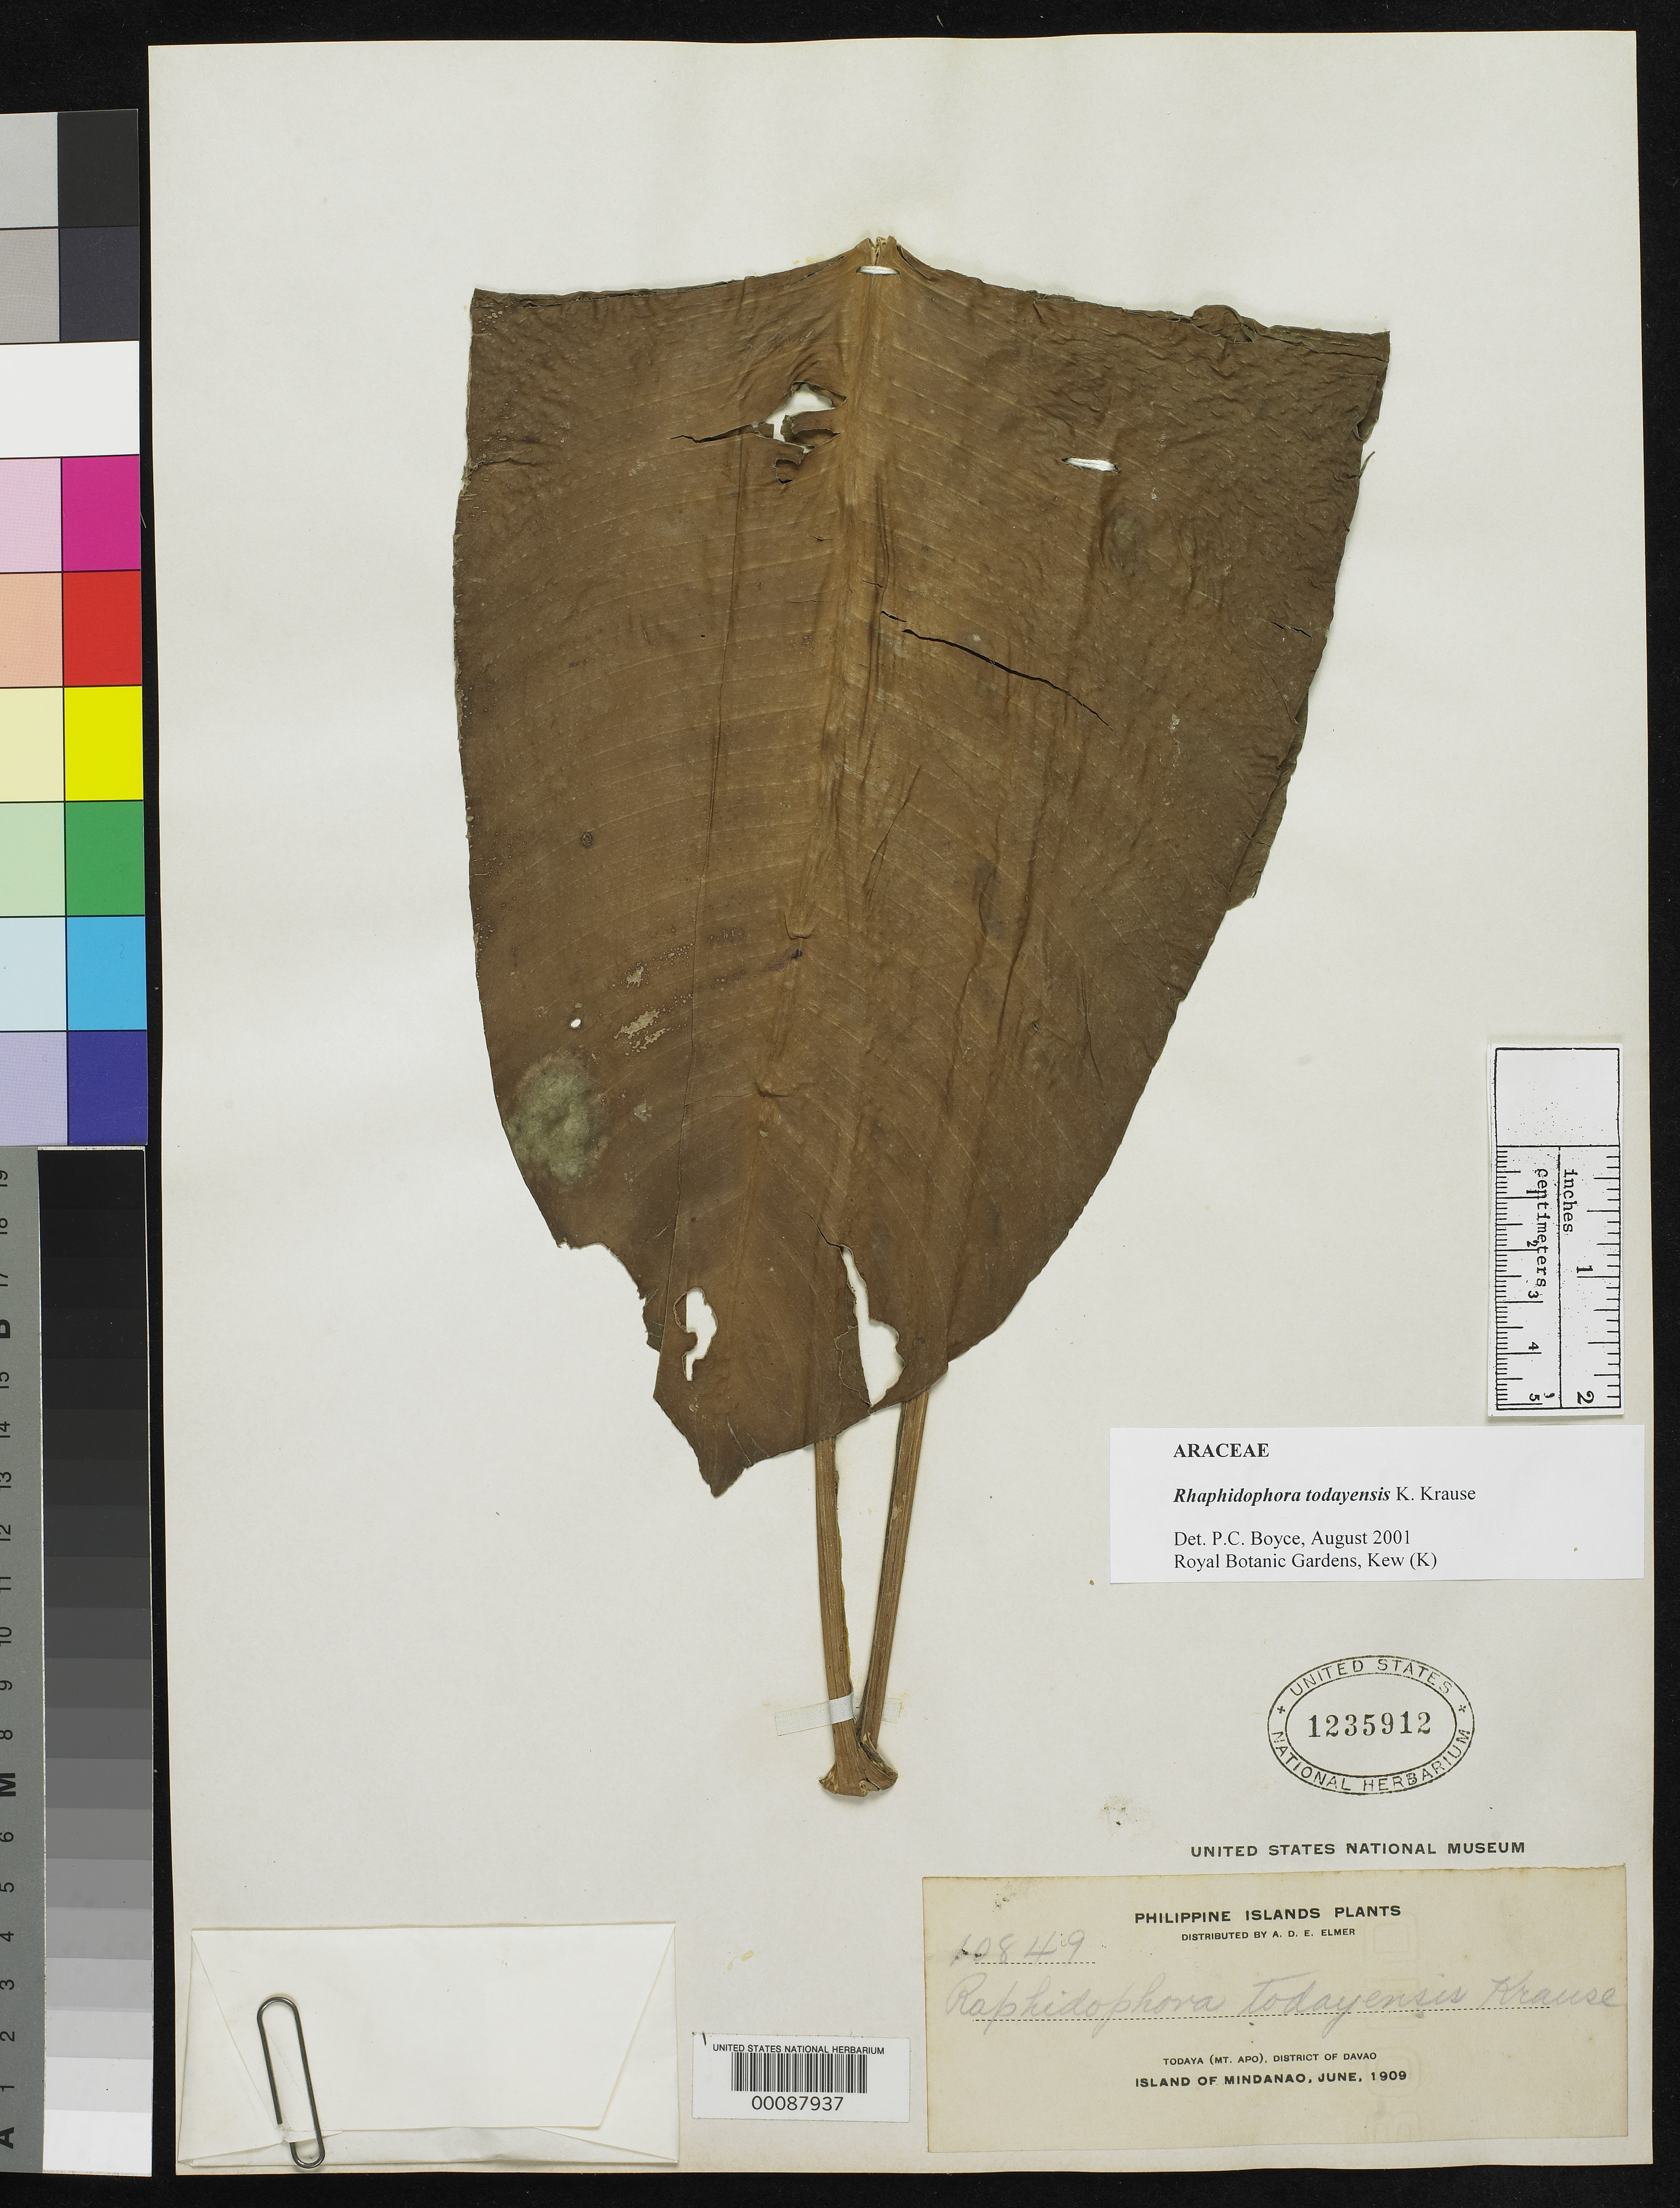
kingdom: Plantae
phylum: Tracheophyta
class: Liliopsida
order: Alismatales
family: Araceae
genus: Rhaphidophora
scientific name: Rhaphidophora todayensis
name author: K. Krause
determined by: Boyce, Peter C., (K)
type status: Isotype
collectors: A. D. E. Elmer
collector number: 10849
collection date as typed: Jun 1909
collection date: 1909-06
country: Philippines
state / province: Davao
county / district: Davao del Sur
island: Mindanao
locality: Todayo, Mt. Apo.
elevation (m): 91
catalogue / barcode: US 1235912